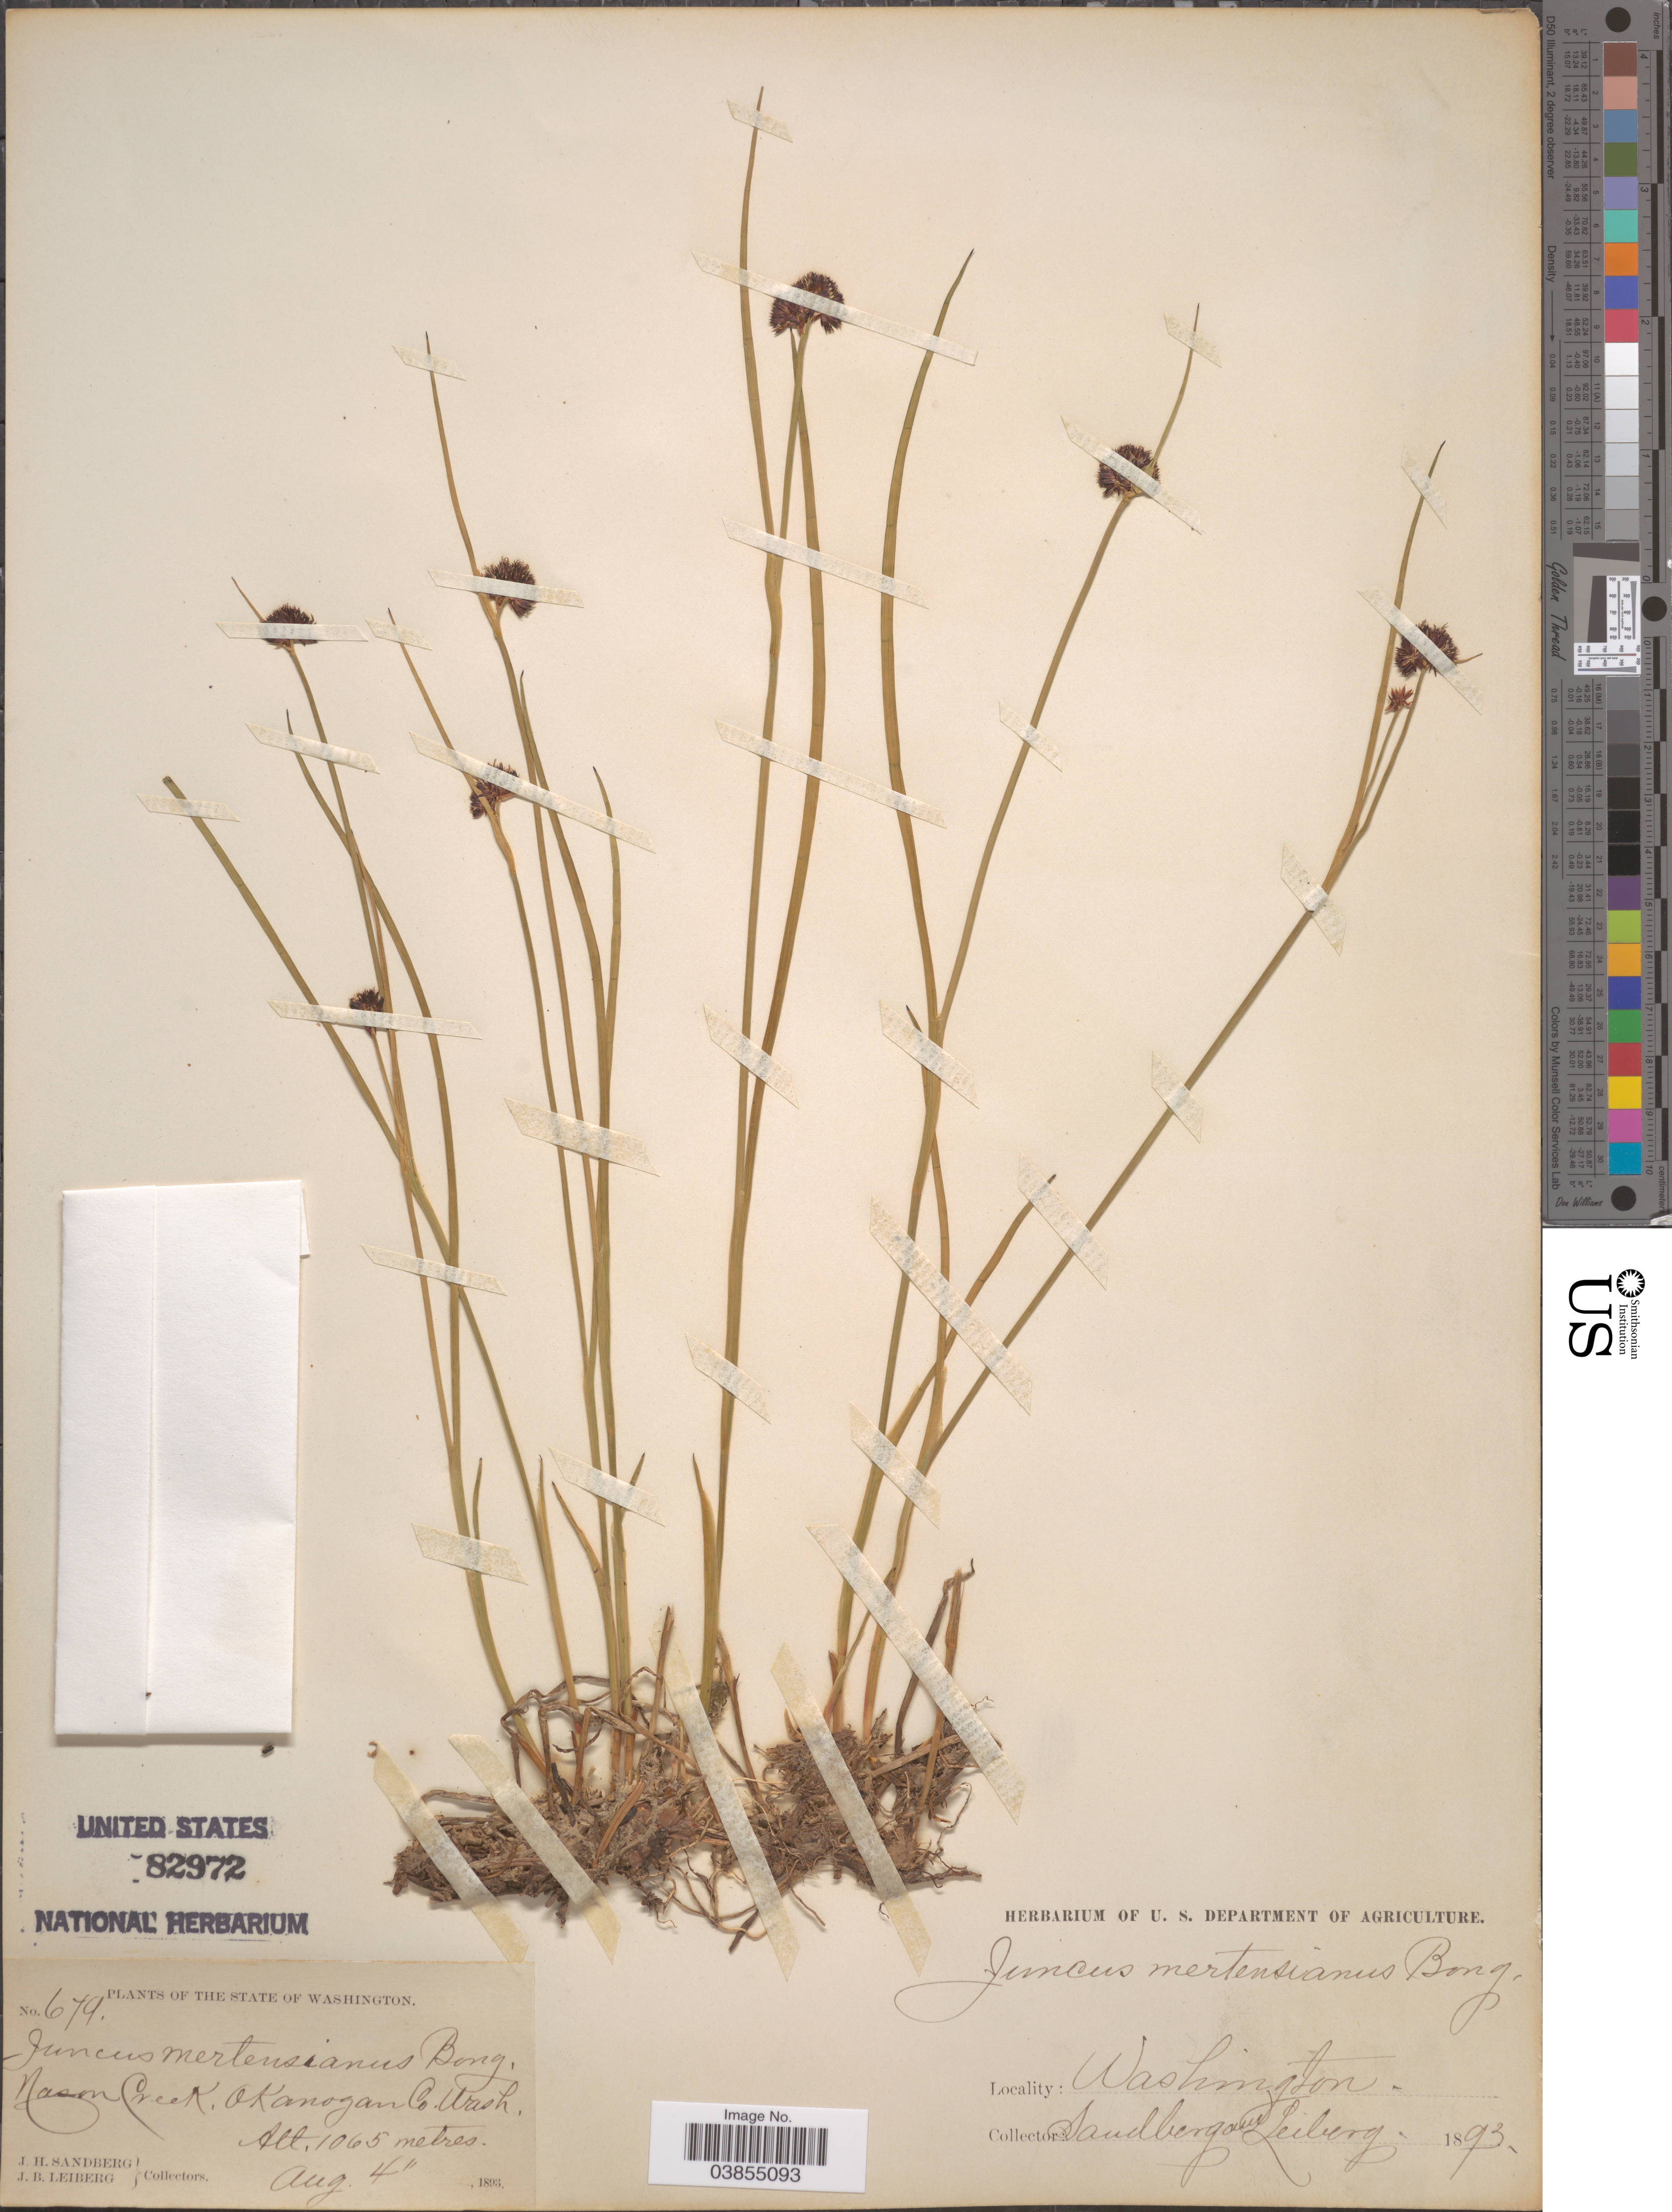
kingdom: Plantae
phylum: Tracheophyta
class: Liliopsida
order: Poales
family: Juncaceae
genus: Juncus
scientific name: Juncus mertensianus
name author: Bong.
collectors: J. H. Sandberg & J. B. Leiberg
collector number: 679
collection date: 1893-08-04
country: United States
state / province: Washington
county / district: Okanogan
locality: Nason Creek, Okanogan Co.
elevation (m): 1065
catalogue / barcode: US 82972